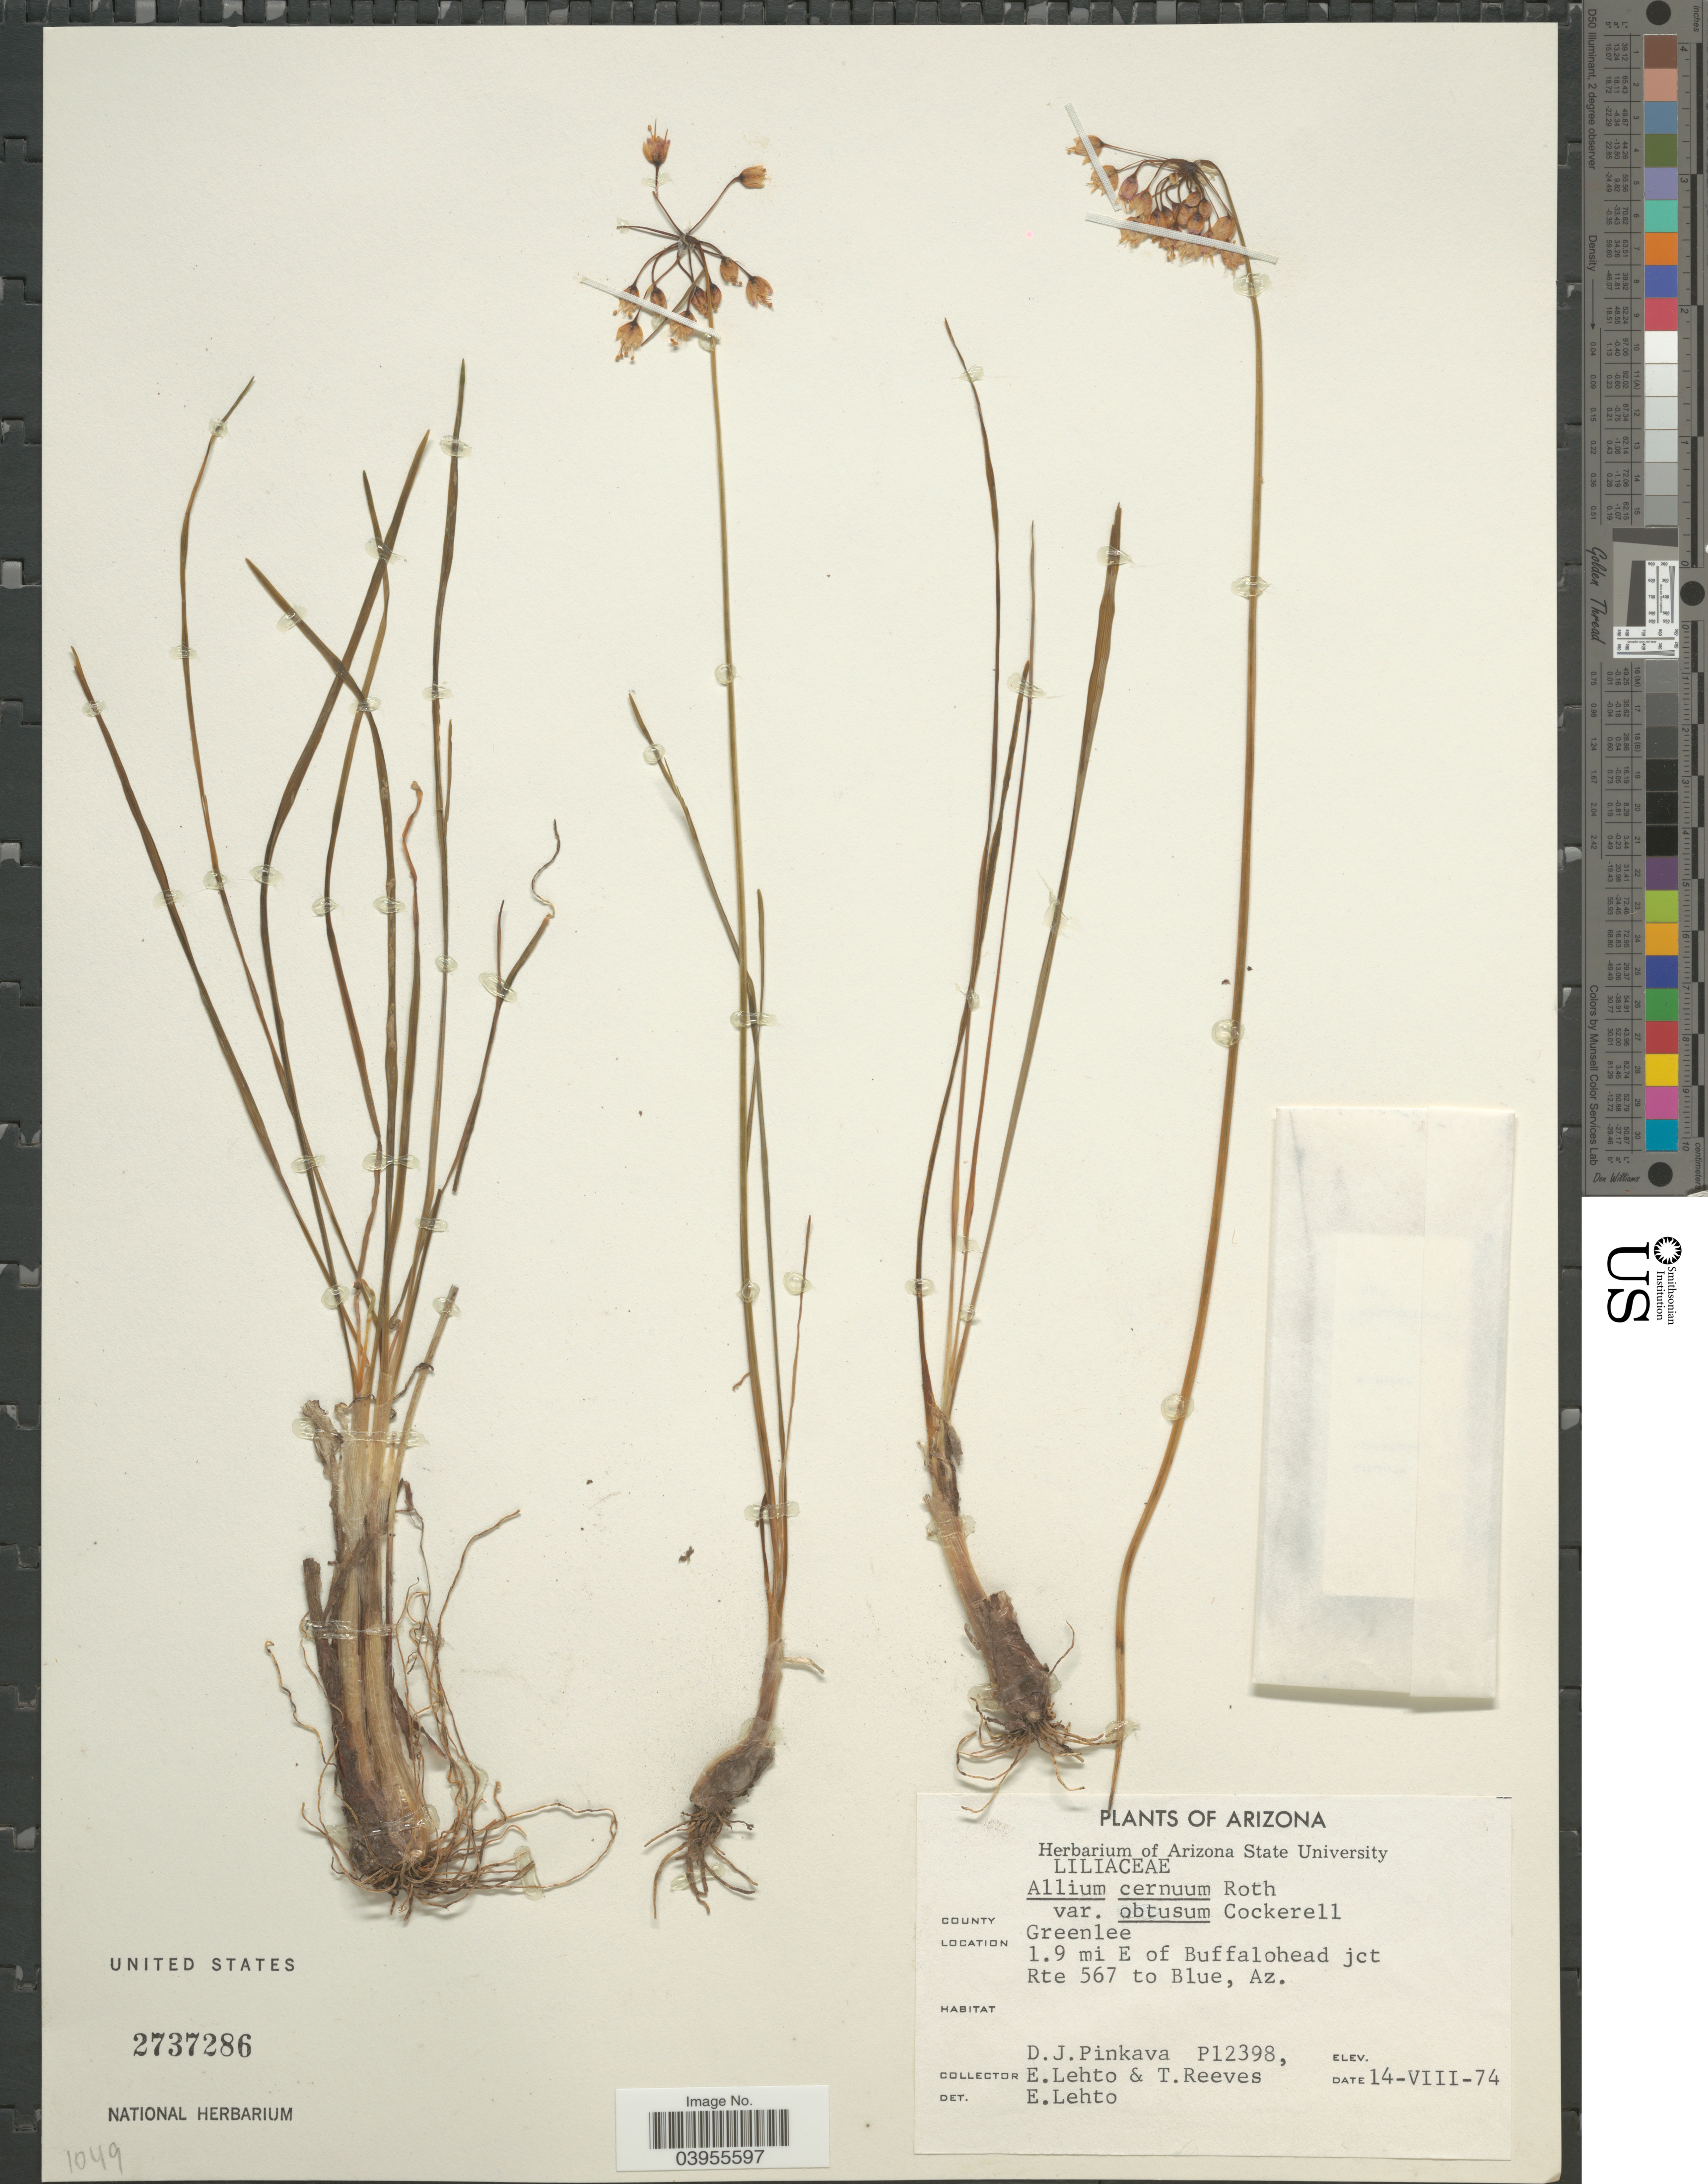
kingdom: Plantae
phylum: Tracheophyta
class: Liliopsida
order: Asparagales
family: Amaryllidaceae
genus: Allium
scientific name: Allium cernuum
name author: Roth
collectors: D. J. Pinkava, E. Lehto & T. Reeves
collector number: P12398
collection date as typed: Transcribed d/m/y: 14/8/74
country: United States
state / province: Arizona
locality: County Greenlee. 1.9 mi E of Buffalohead jct. Rte 567 to Blue.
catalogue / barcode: US 2737286